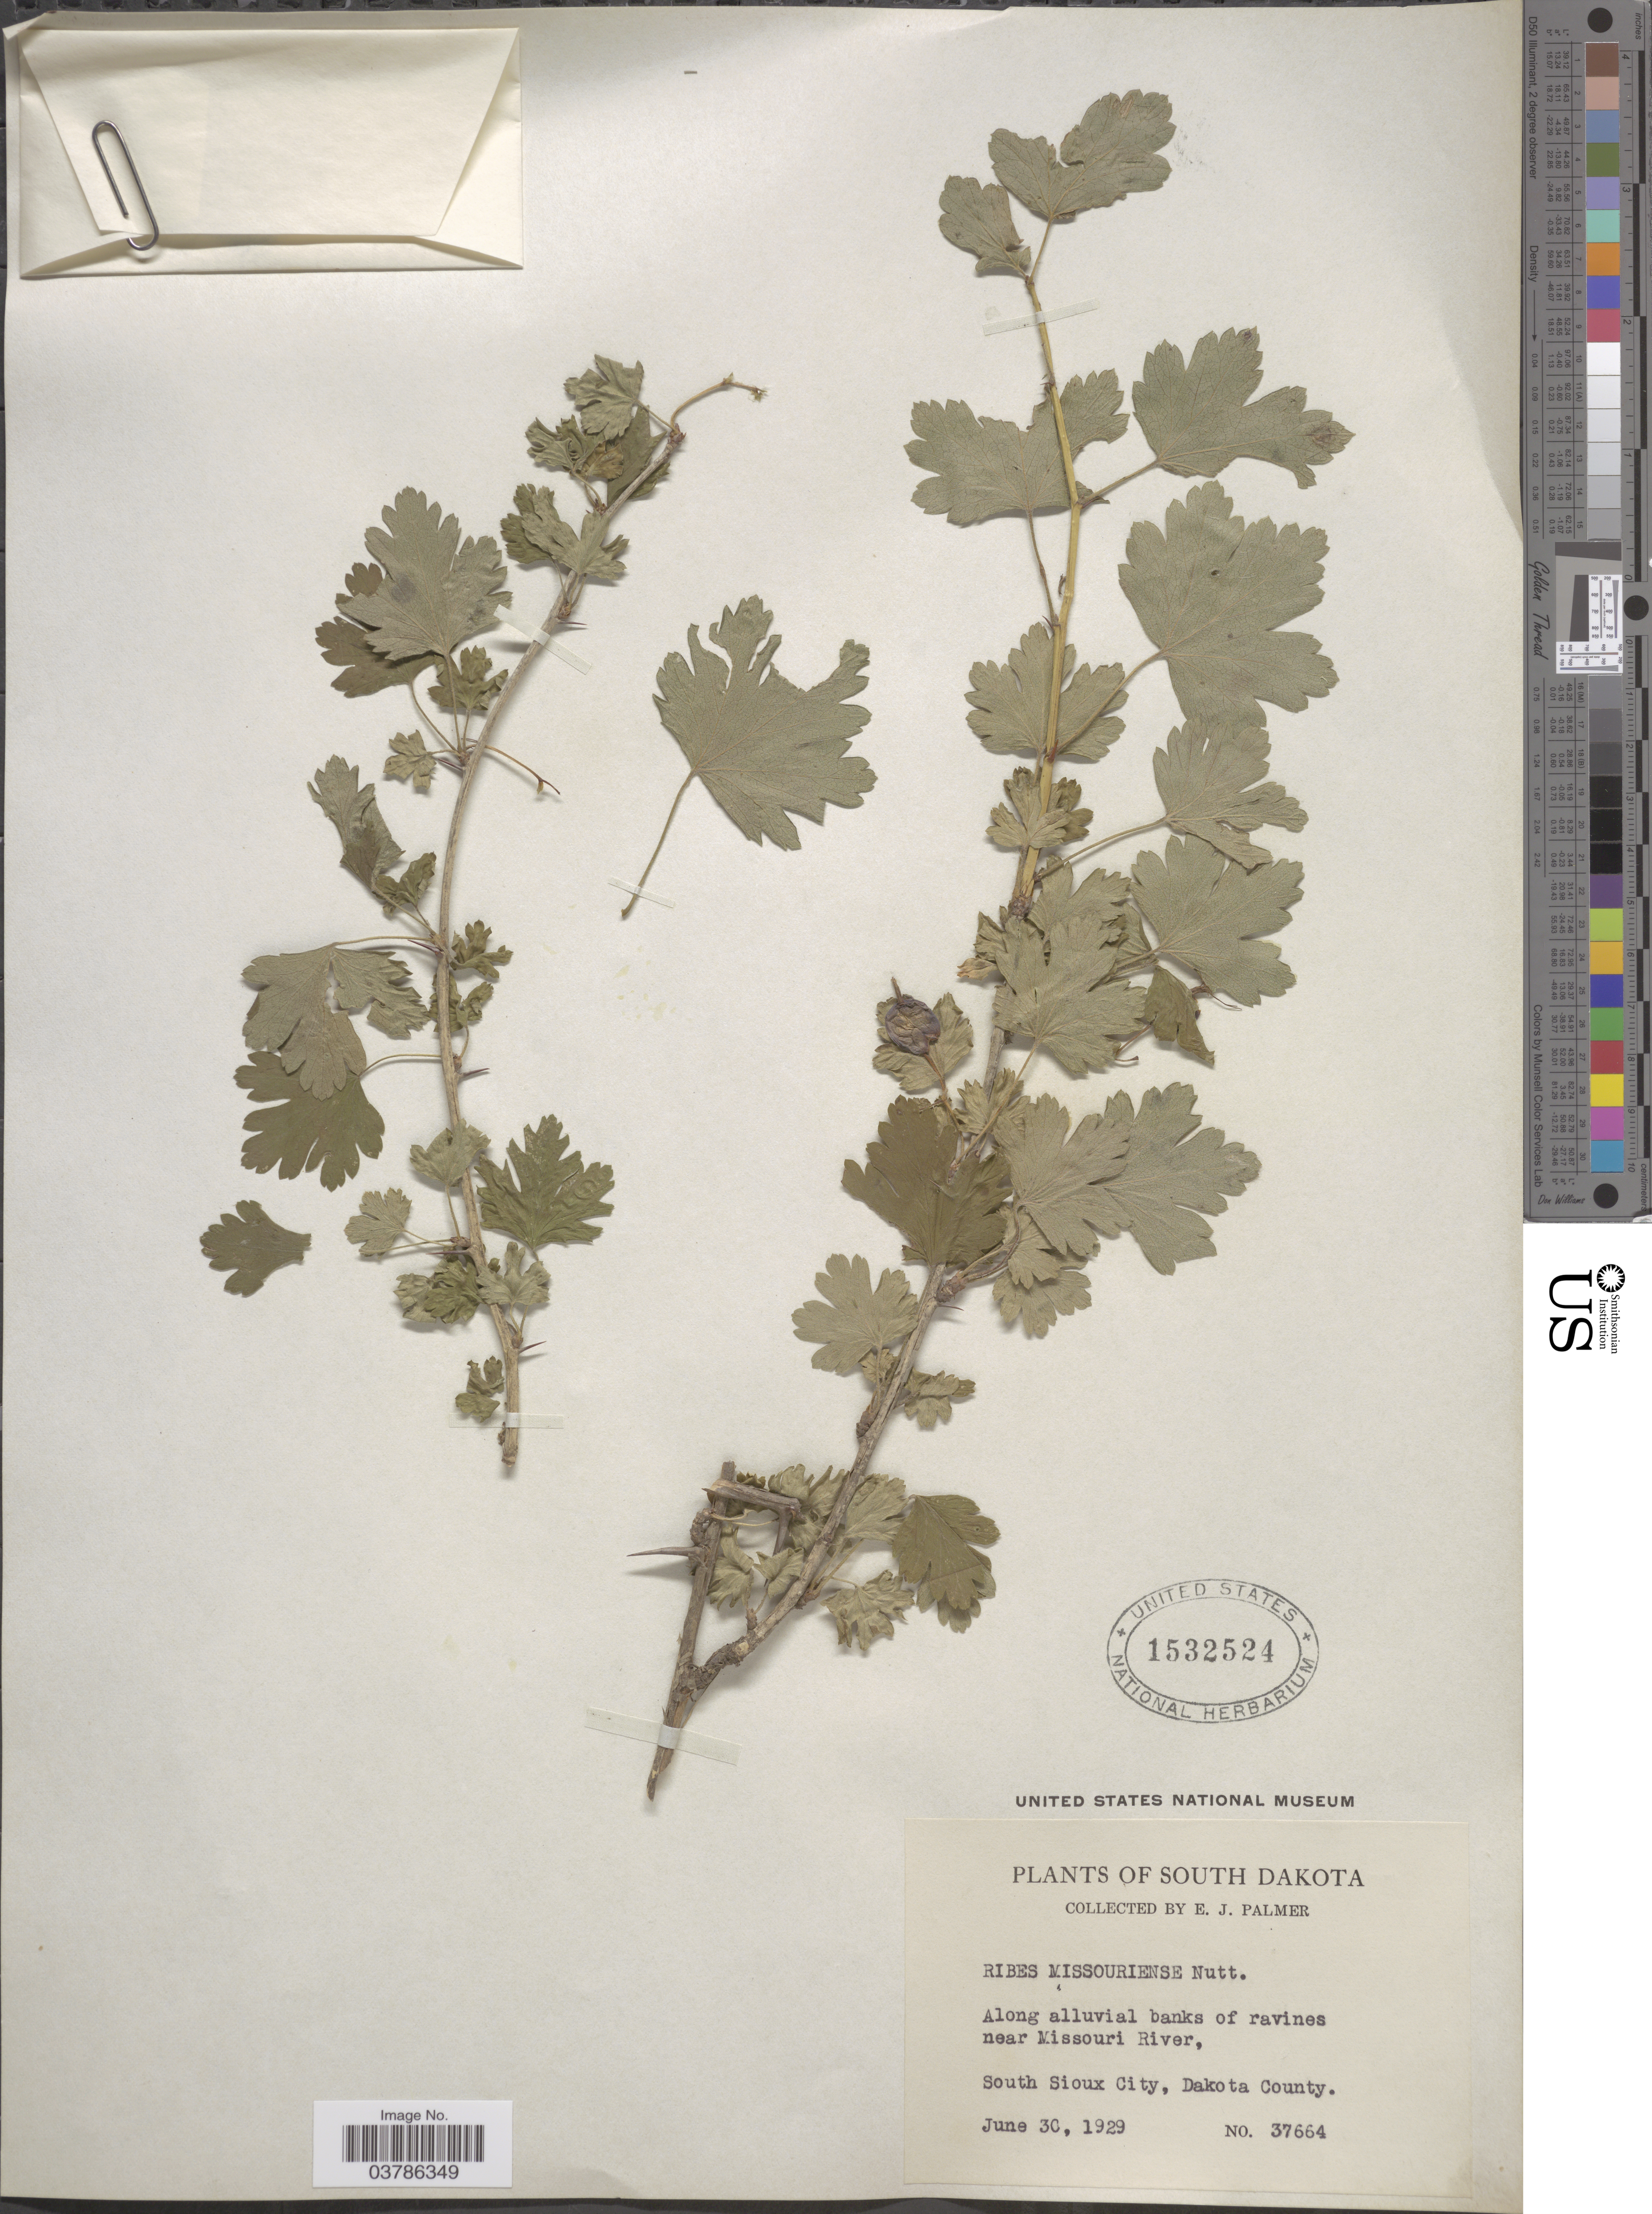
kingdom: Plantae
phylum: Tracheophyta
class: Magnoliopsida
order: Saxifragales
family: Grossulariaceae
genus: Ribes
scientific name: Ribes missouriense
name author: Nutt.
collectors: E. J. Palmer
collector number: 37664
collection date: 1929-06-30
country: United States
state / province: South Dakota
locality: Along alluvial banks of ravines near Missouri River, South Sioux City, Dakota County.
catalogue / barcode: US 1532524